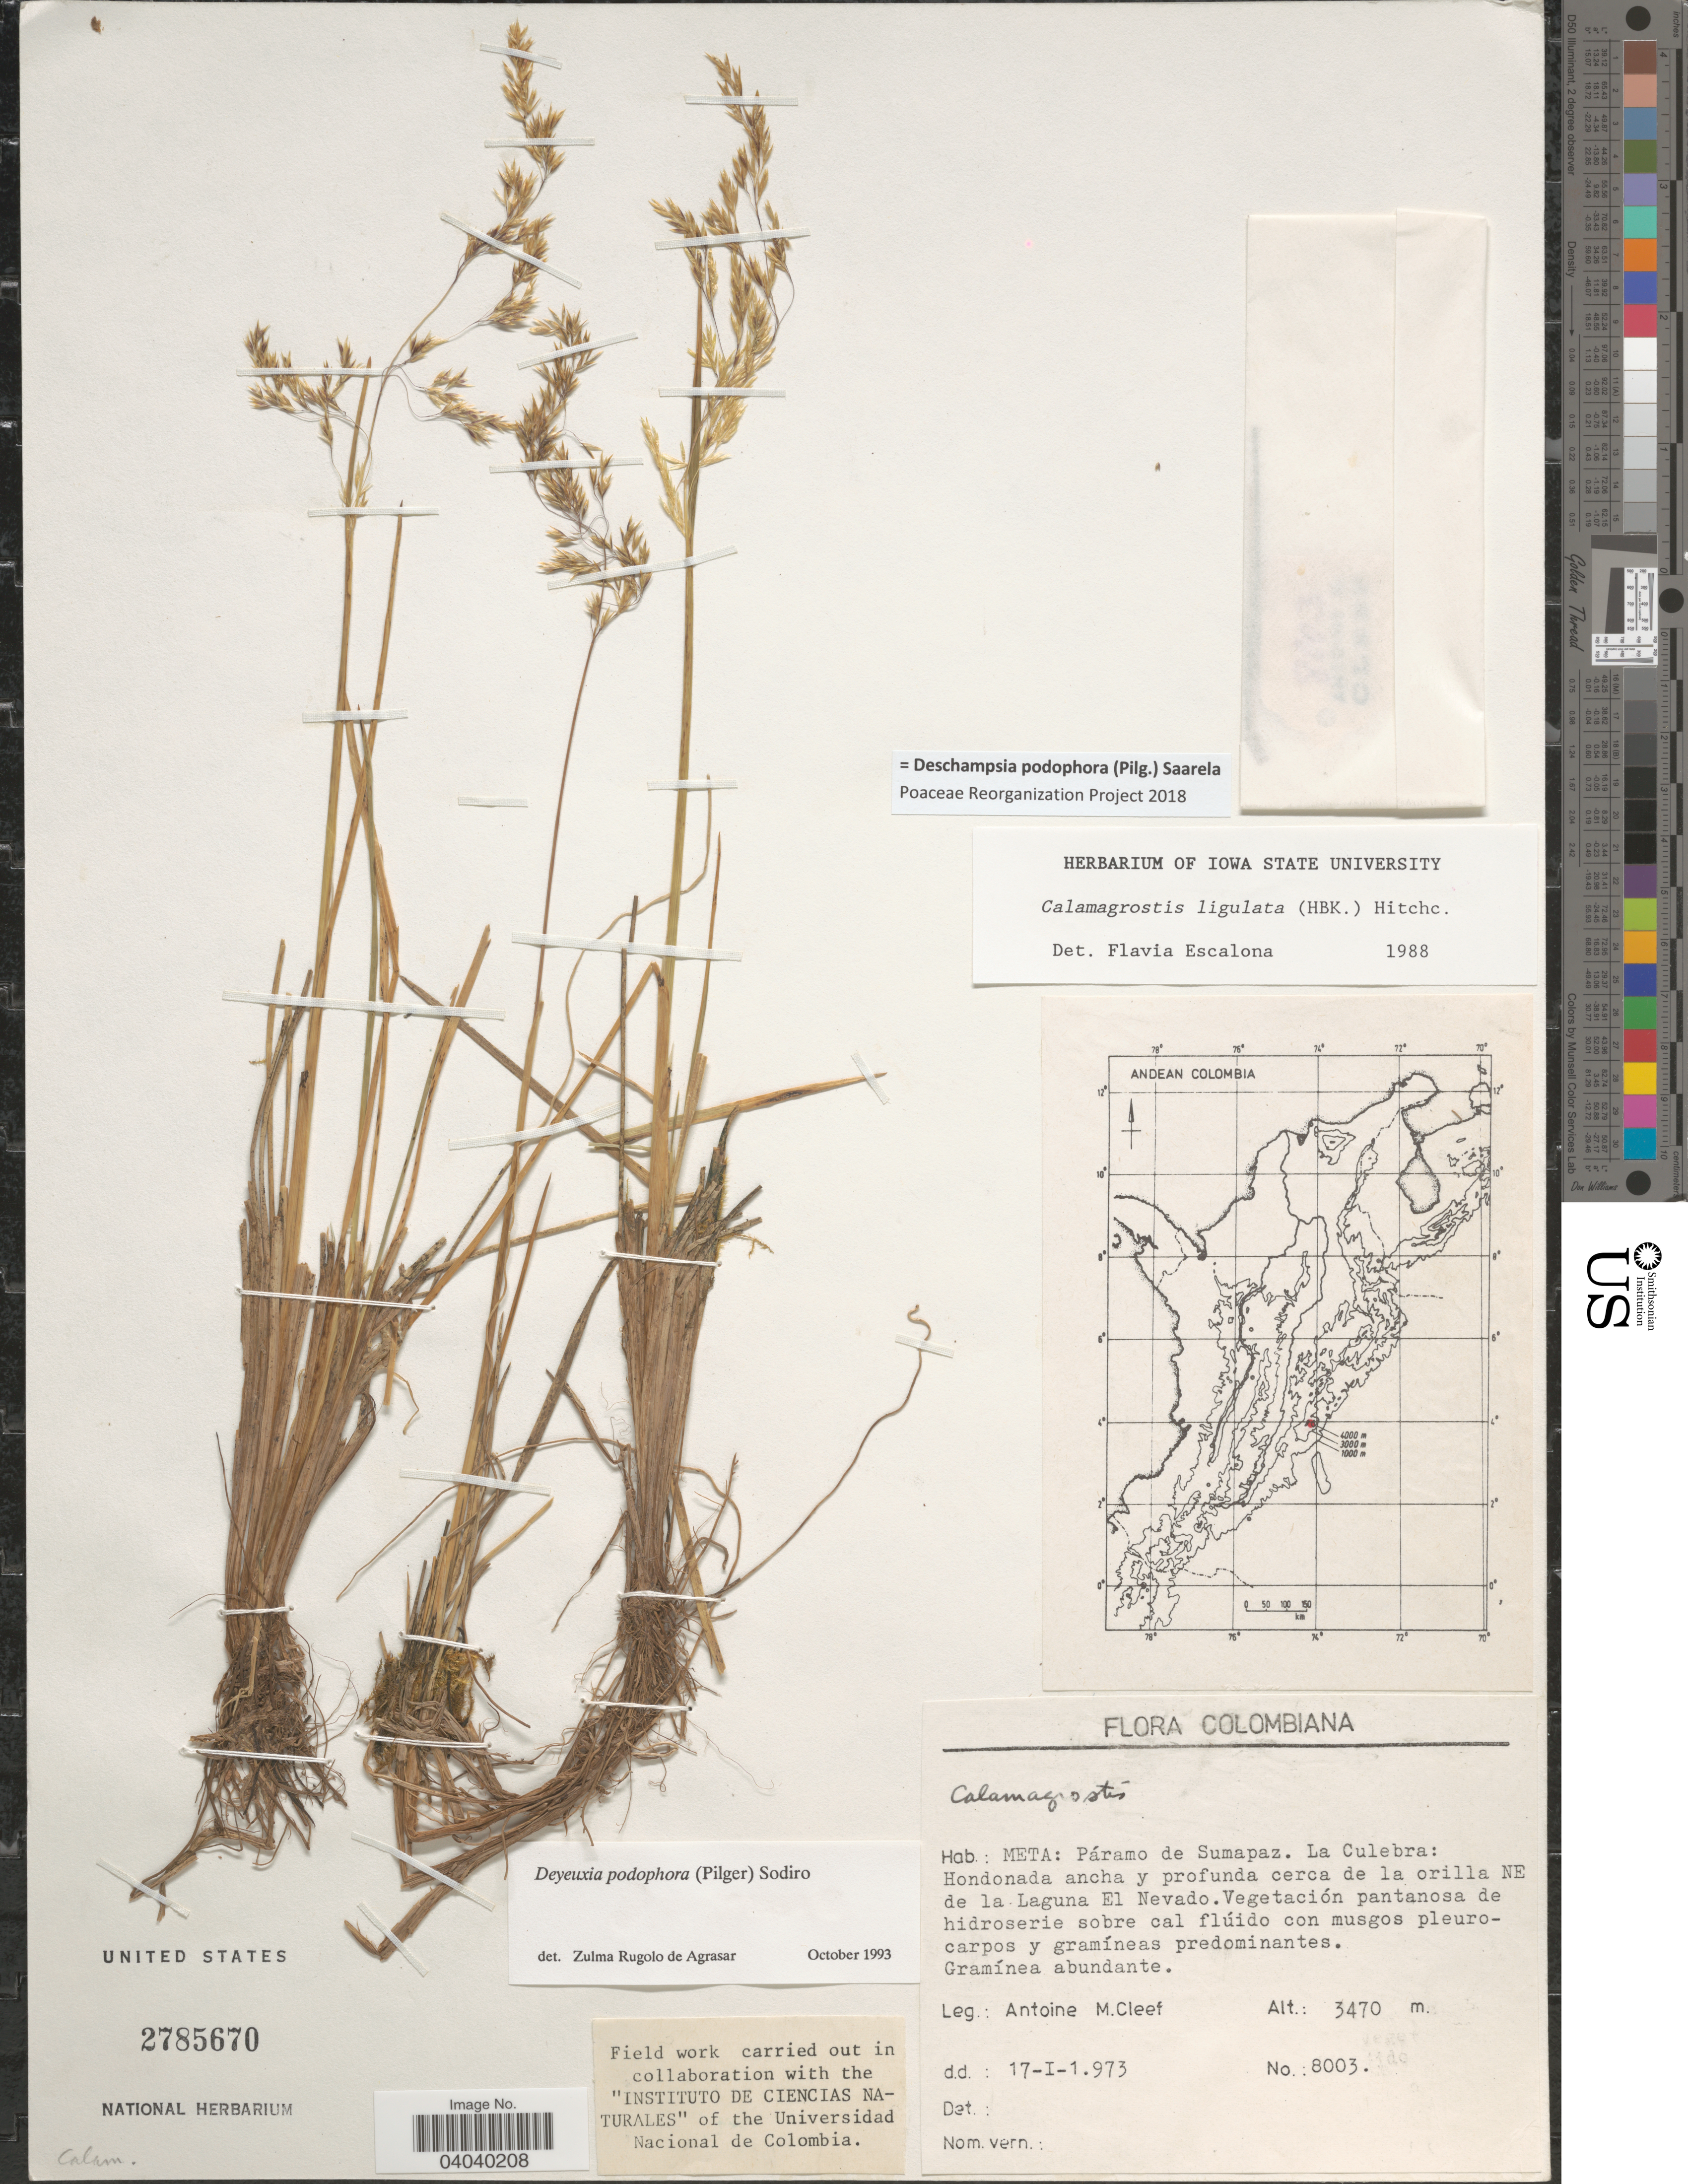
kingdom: Plantae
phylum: Tracheophyta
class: Liliopsida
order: Poales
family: Poaceae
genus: Deschampsia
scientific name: Deschampsia podophora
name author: (Pilg.) Saarela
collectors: A. M. Cleef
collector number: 8003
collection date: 1973-01-17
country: Colombia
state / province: Meta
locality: Páramo de Sumapaz. La Culebra: Hondonada ancha y profunda cerca de la orilla NE de la Laguna El Nevado.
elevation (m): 3470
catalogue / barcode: US 2785670